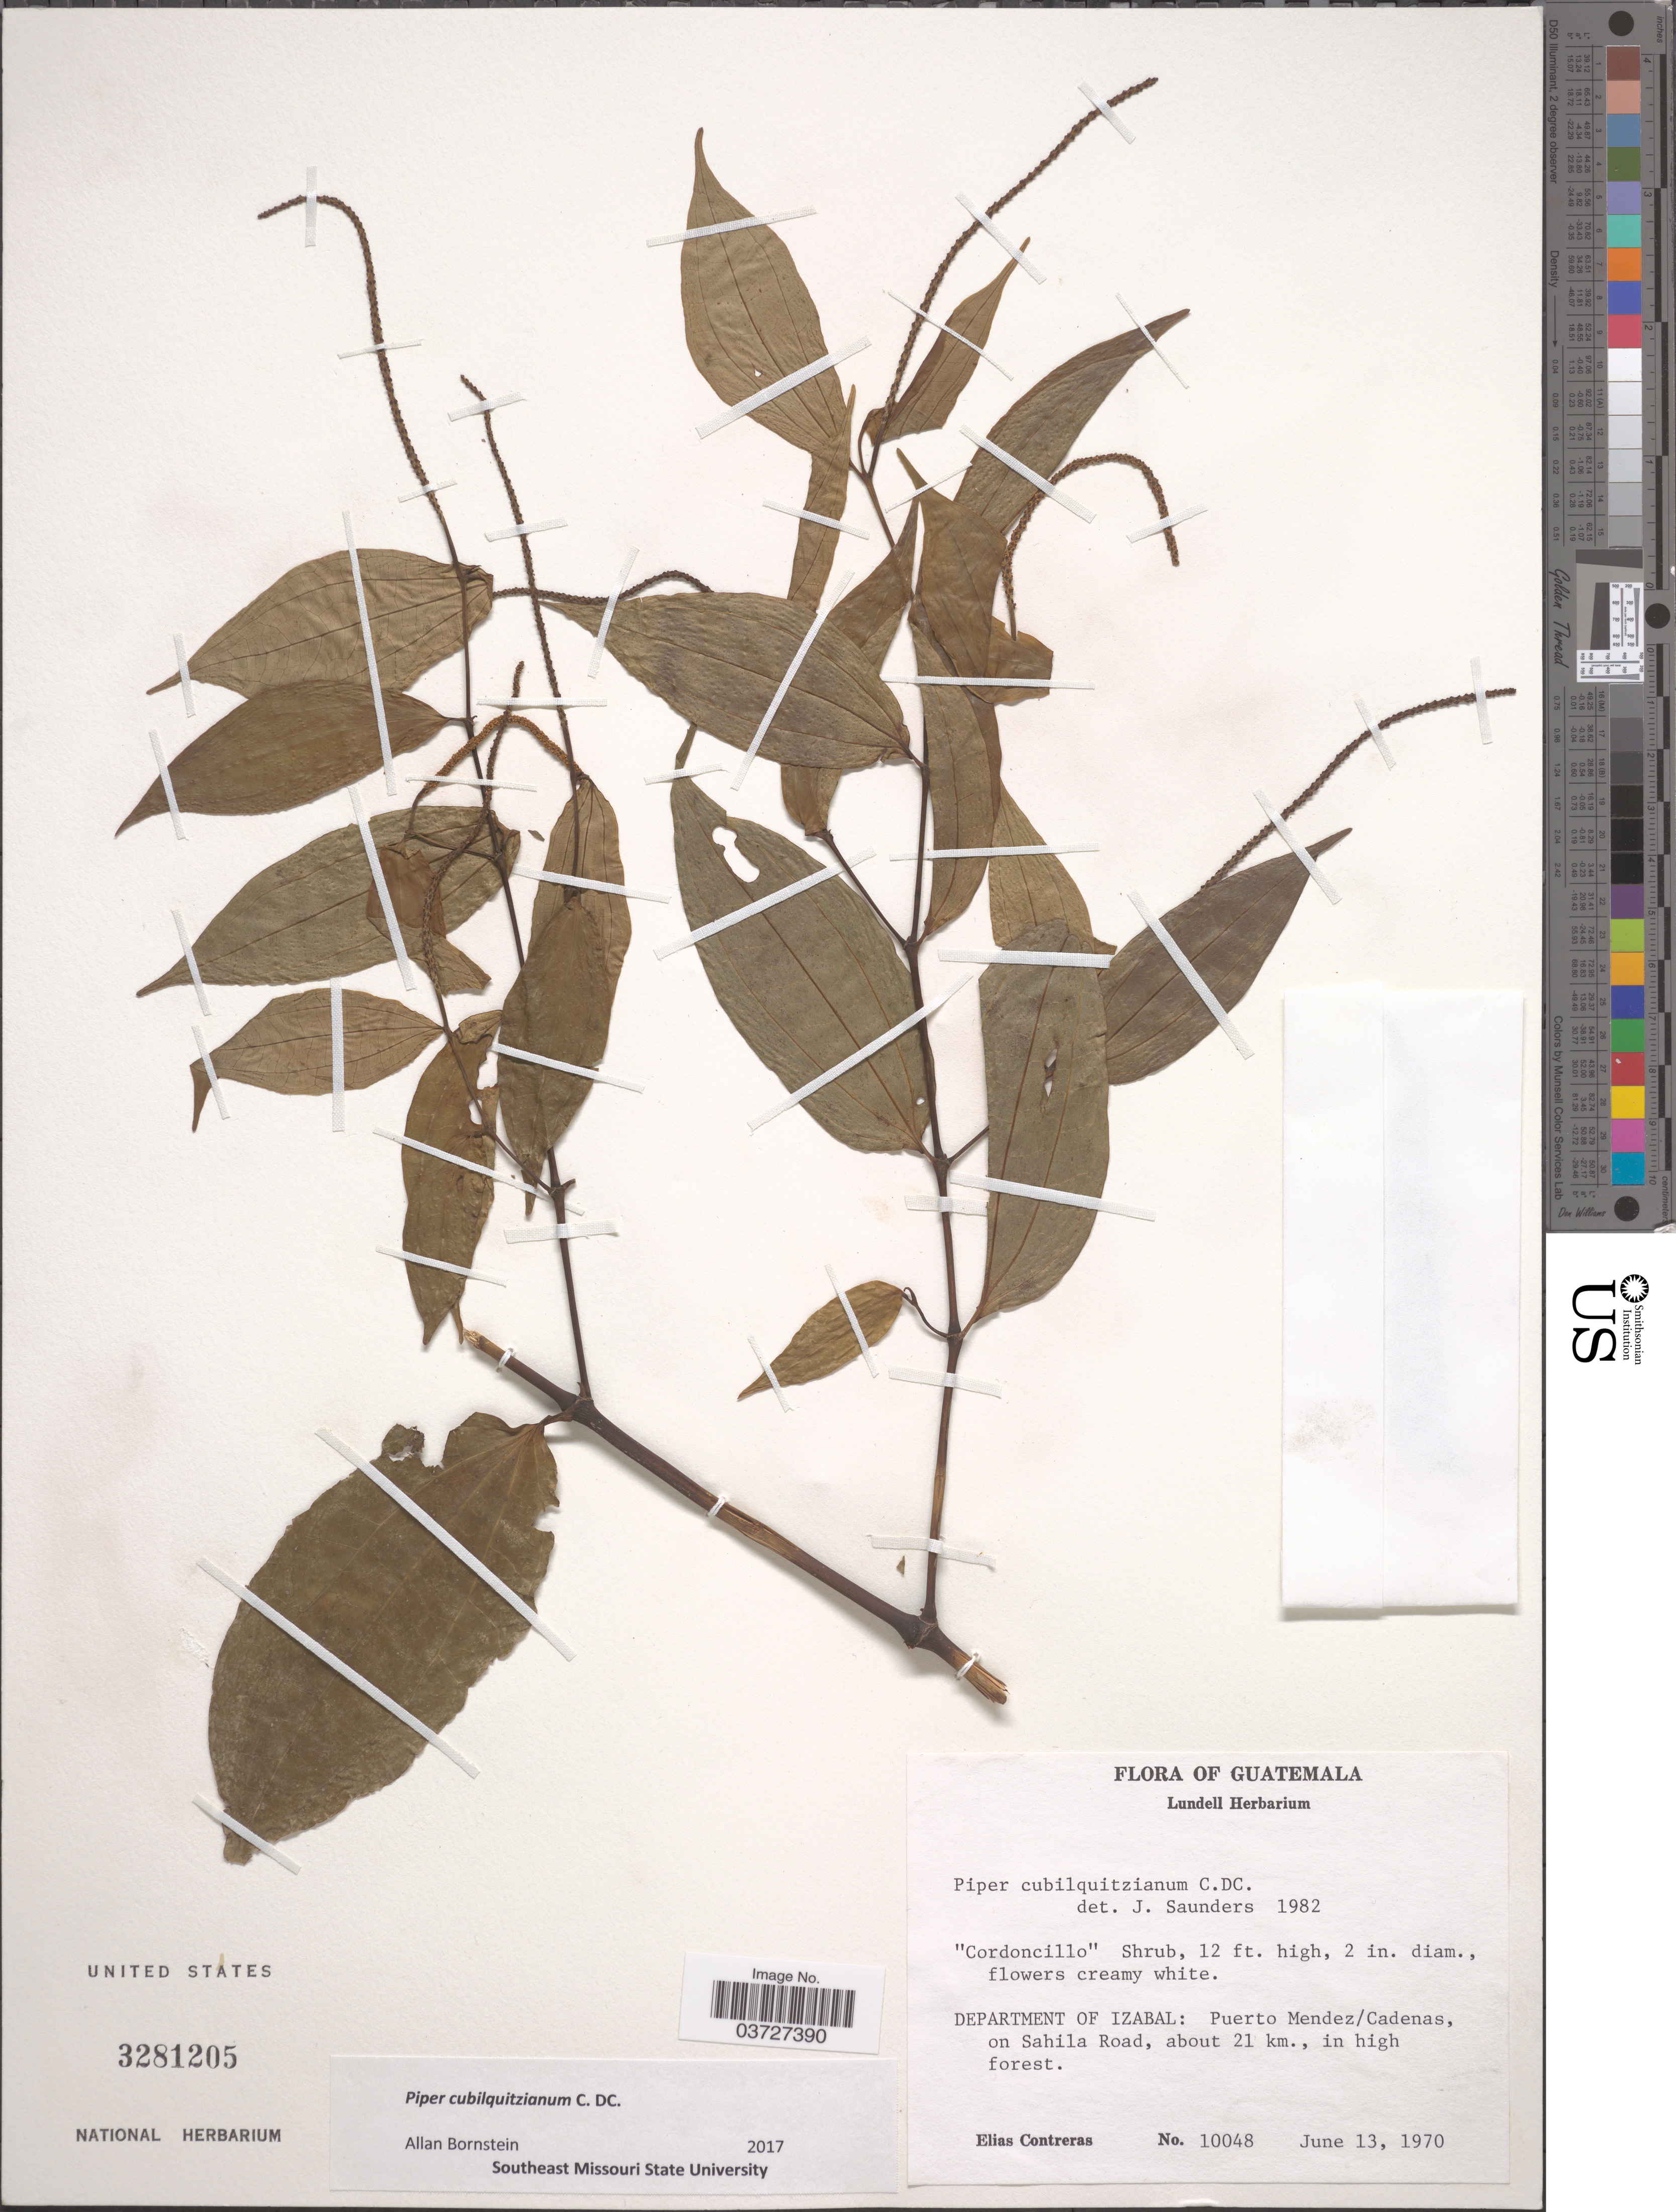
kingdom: Plantae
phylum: Tracheophyta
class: Magnoliopsida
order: Piperales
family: Piperaceae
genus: Piper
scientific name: Piper cubilquitzianum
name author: C. DC.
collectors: E. Contreras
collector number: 10048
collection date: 1970-06-13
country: Guatemala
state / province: Izabal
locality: Department of Izabal: Puerto Mendez/ Cadenas, on Sahila Road, about 21 km., in high forest.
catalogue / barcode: US 3281205